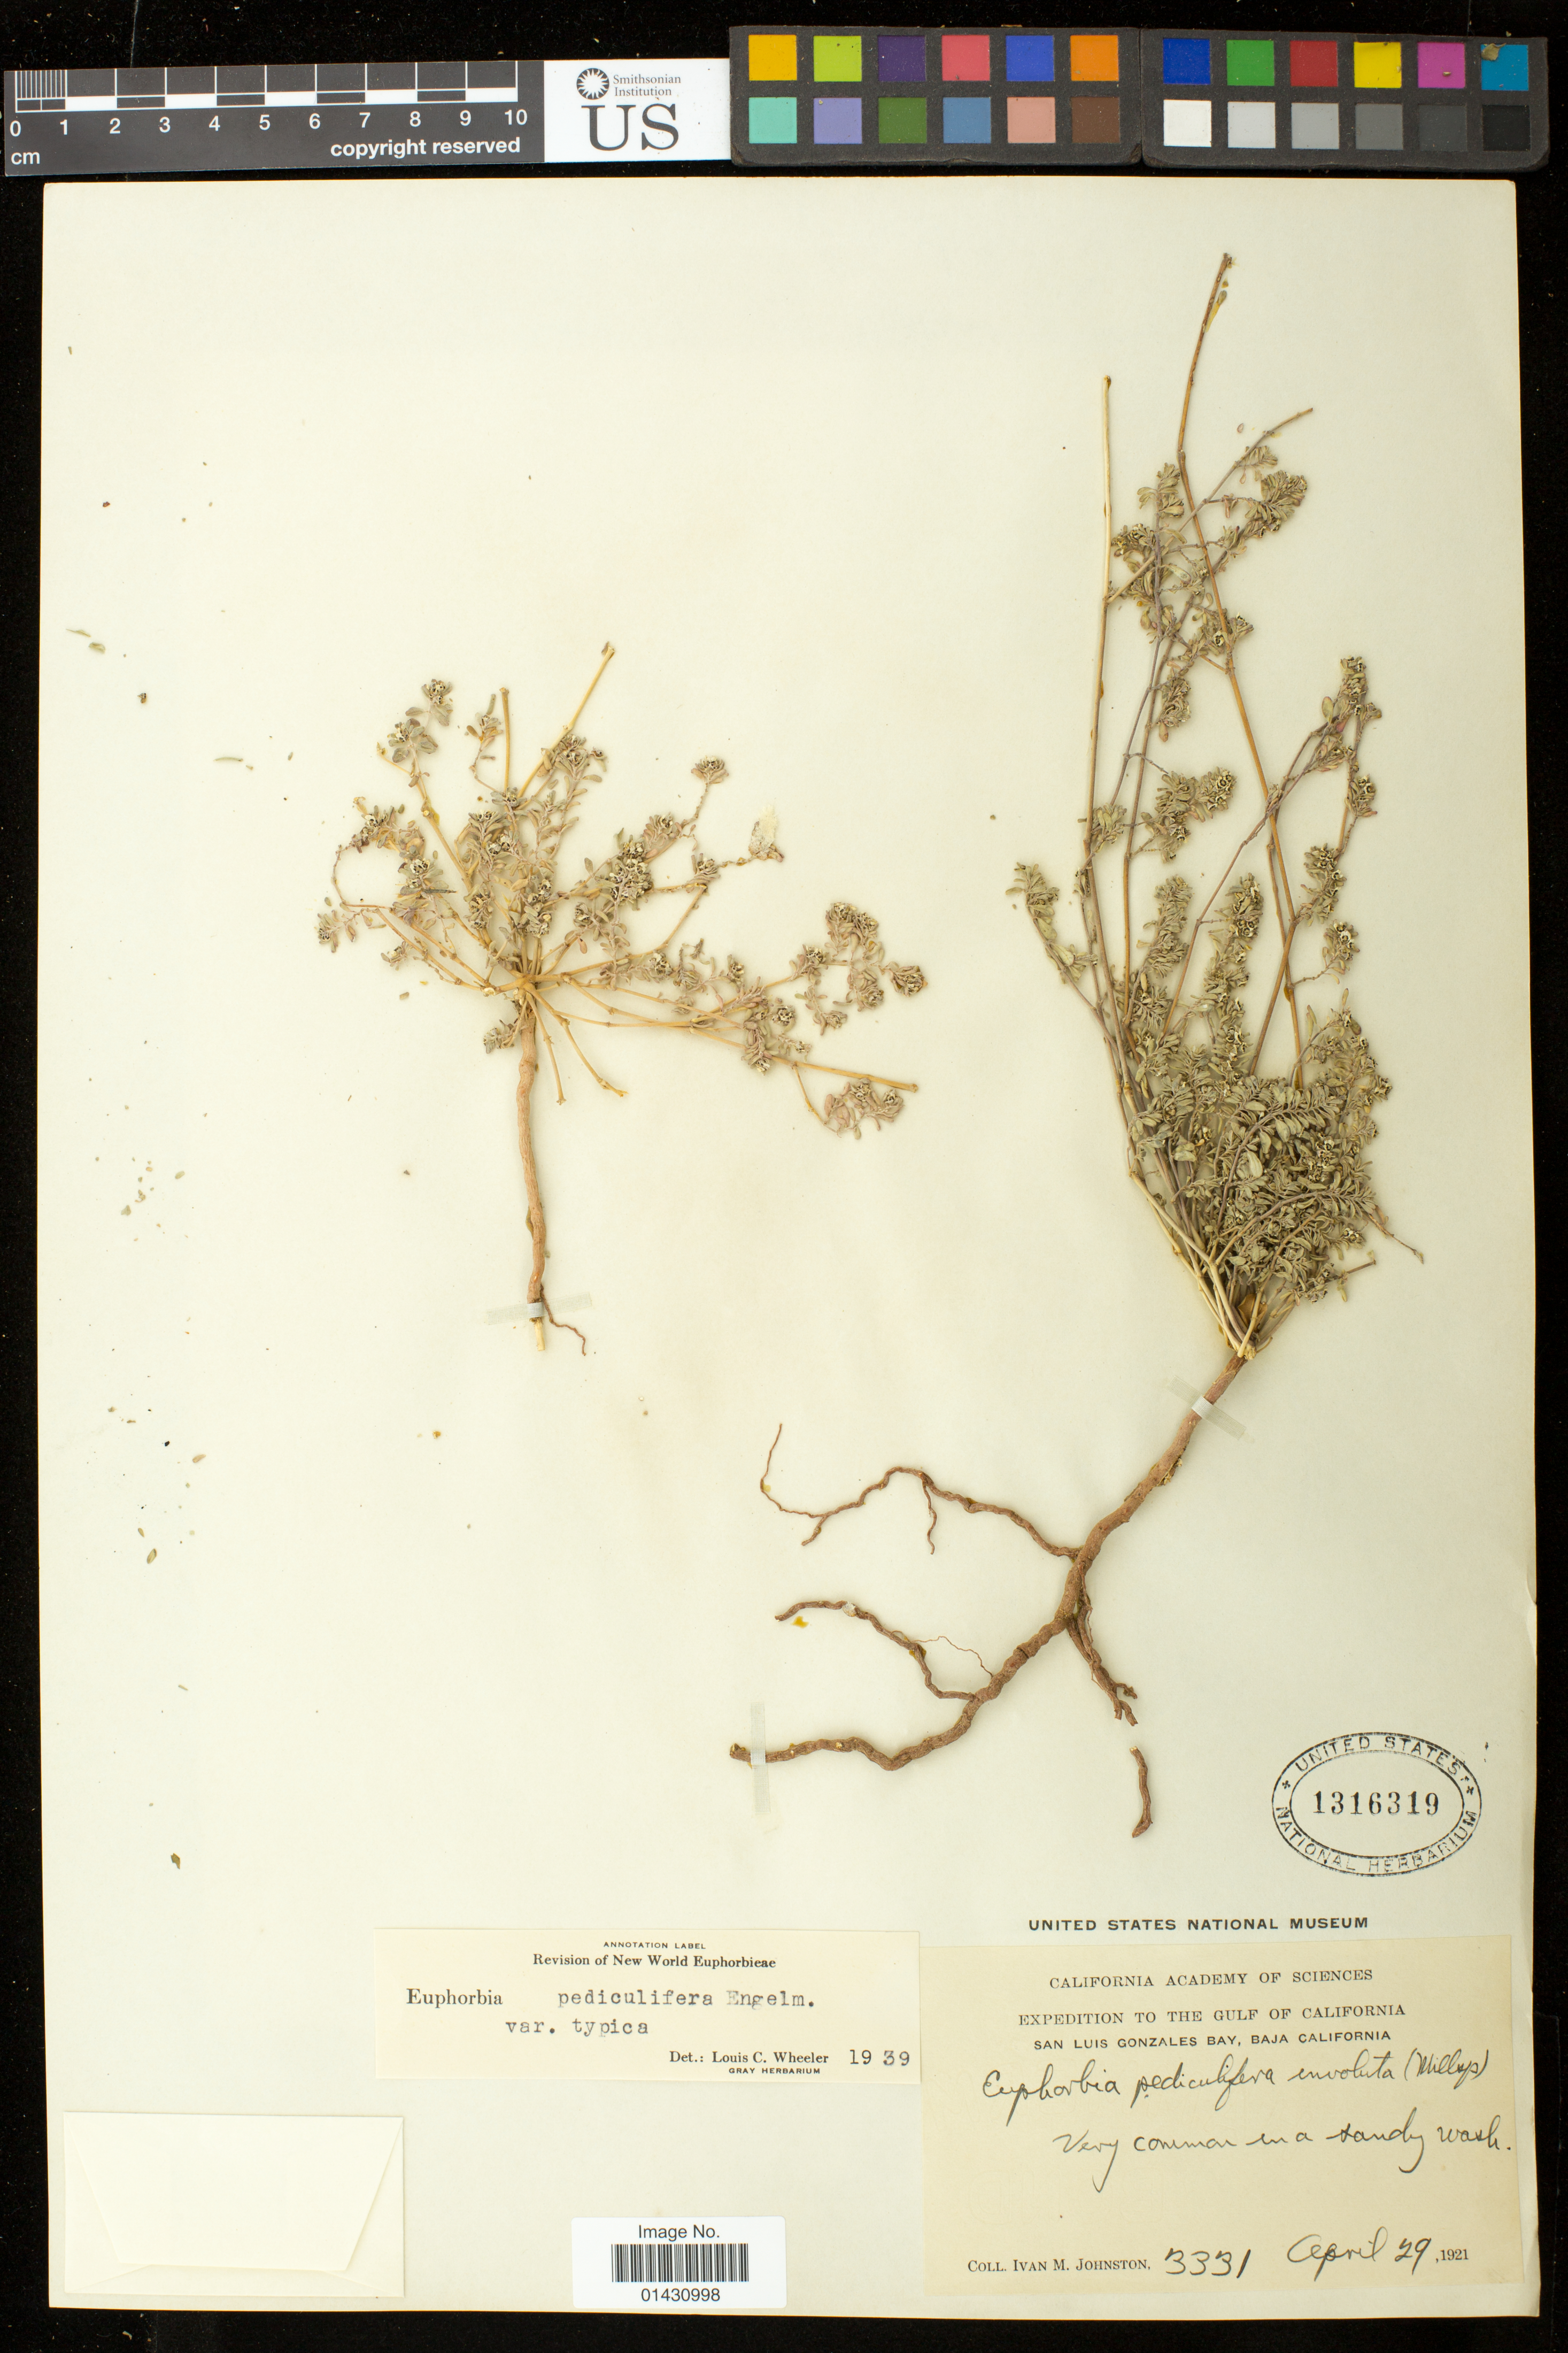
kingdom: Plantae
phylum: Tracheophyta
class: Magnoliopsida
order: Malpighiales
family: Euphorbiaceae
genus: Euphorbia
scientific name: Euphorbia pediculifera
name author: Engelm.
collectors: I.M. Johnston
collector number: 3331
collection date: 1921-04-29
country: Mexico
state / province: Baja California Norte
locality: San Luis Gonzales Bay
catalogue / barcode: US 1316319